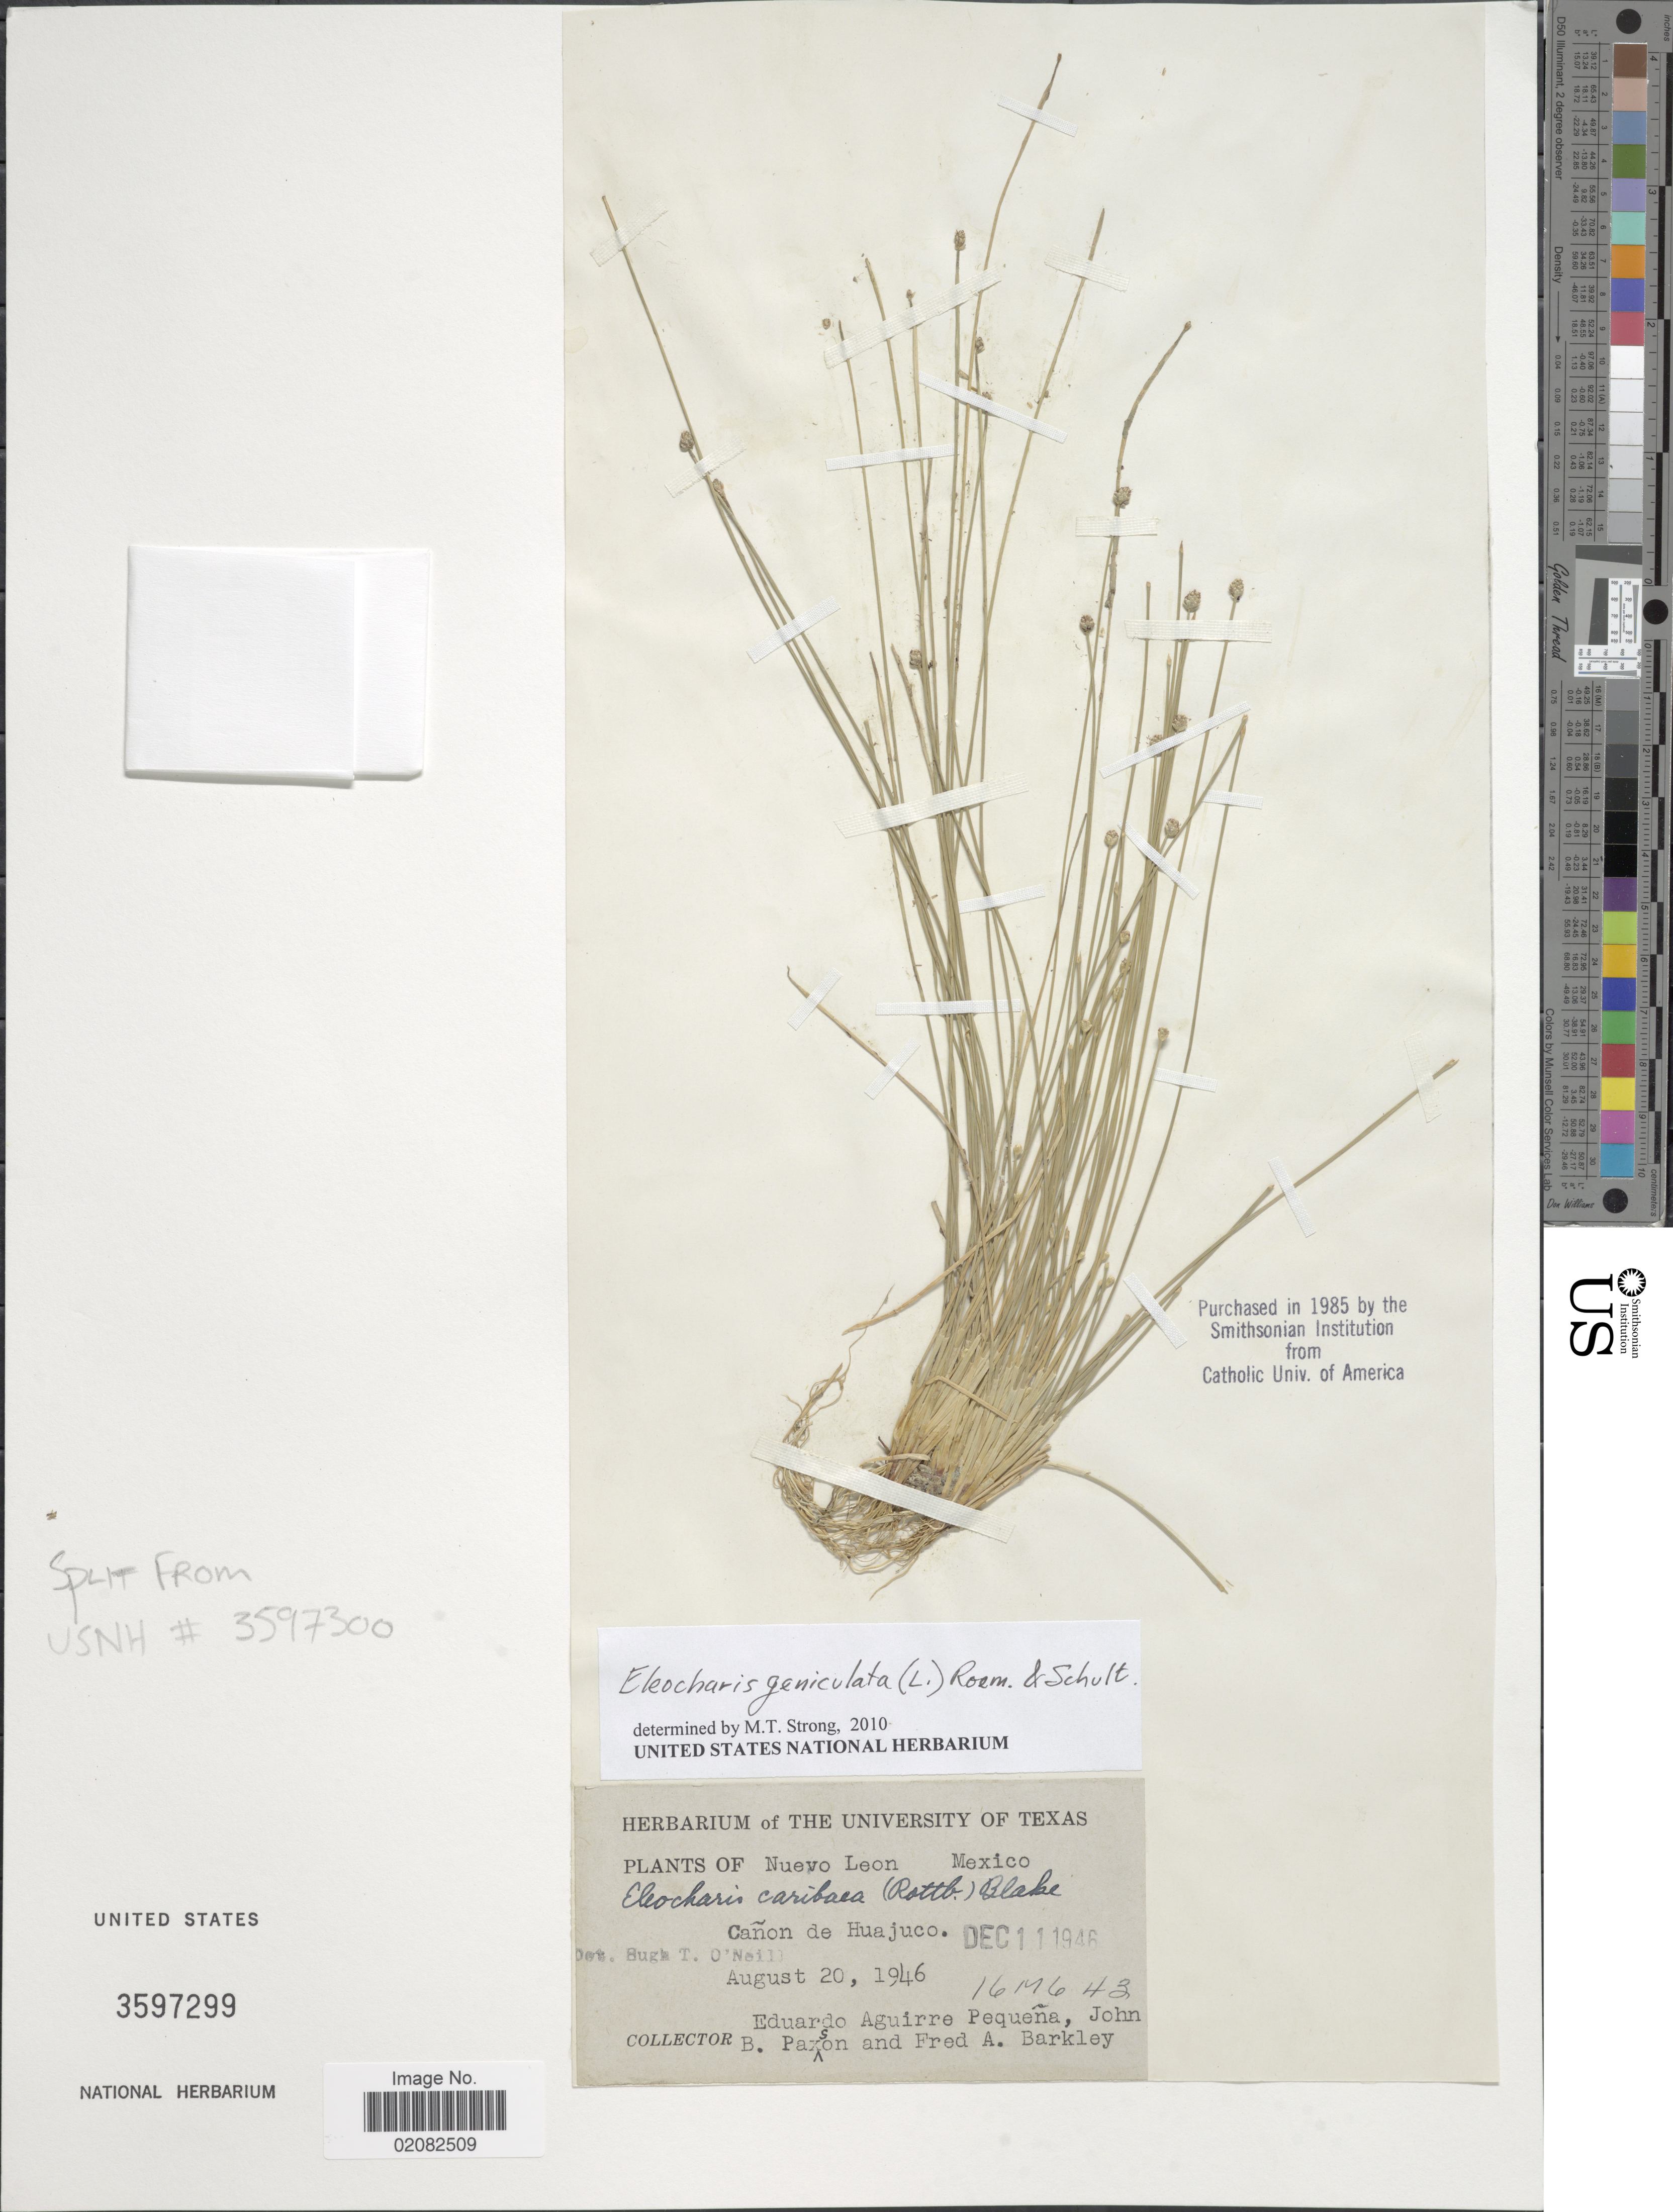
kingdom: Plantae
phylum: Tracheophyta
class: Liliopsida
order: Poales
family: Cyperaceae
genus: Eleocharis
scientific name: Eleocharis geniculata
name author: (L.) Roem. & Schult.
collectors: E. Aguirre, J. B. Paxson & F. A. Barkley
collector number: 16M643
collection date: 1946-08-20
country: Mexico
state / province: Nuevo León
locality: Canon de Huajuco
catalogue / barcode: US 3597299